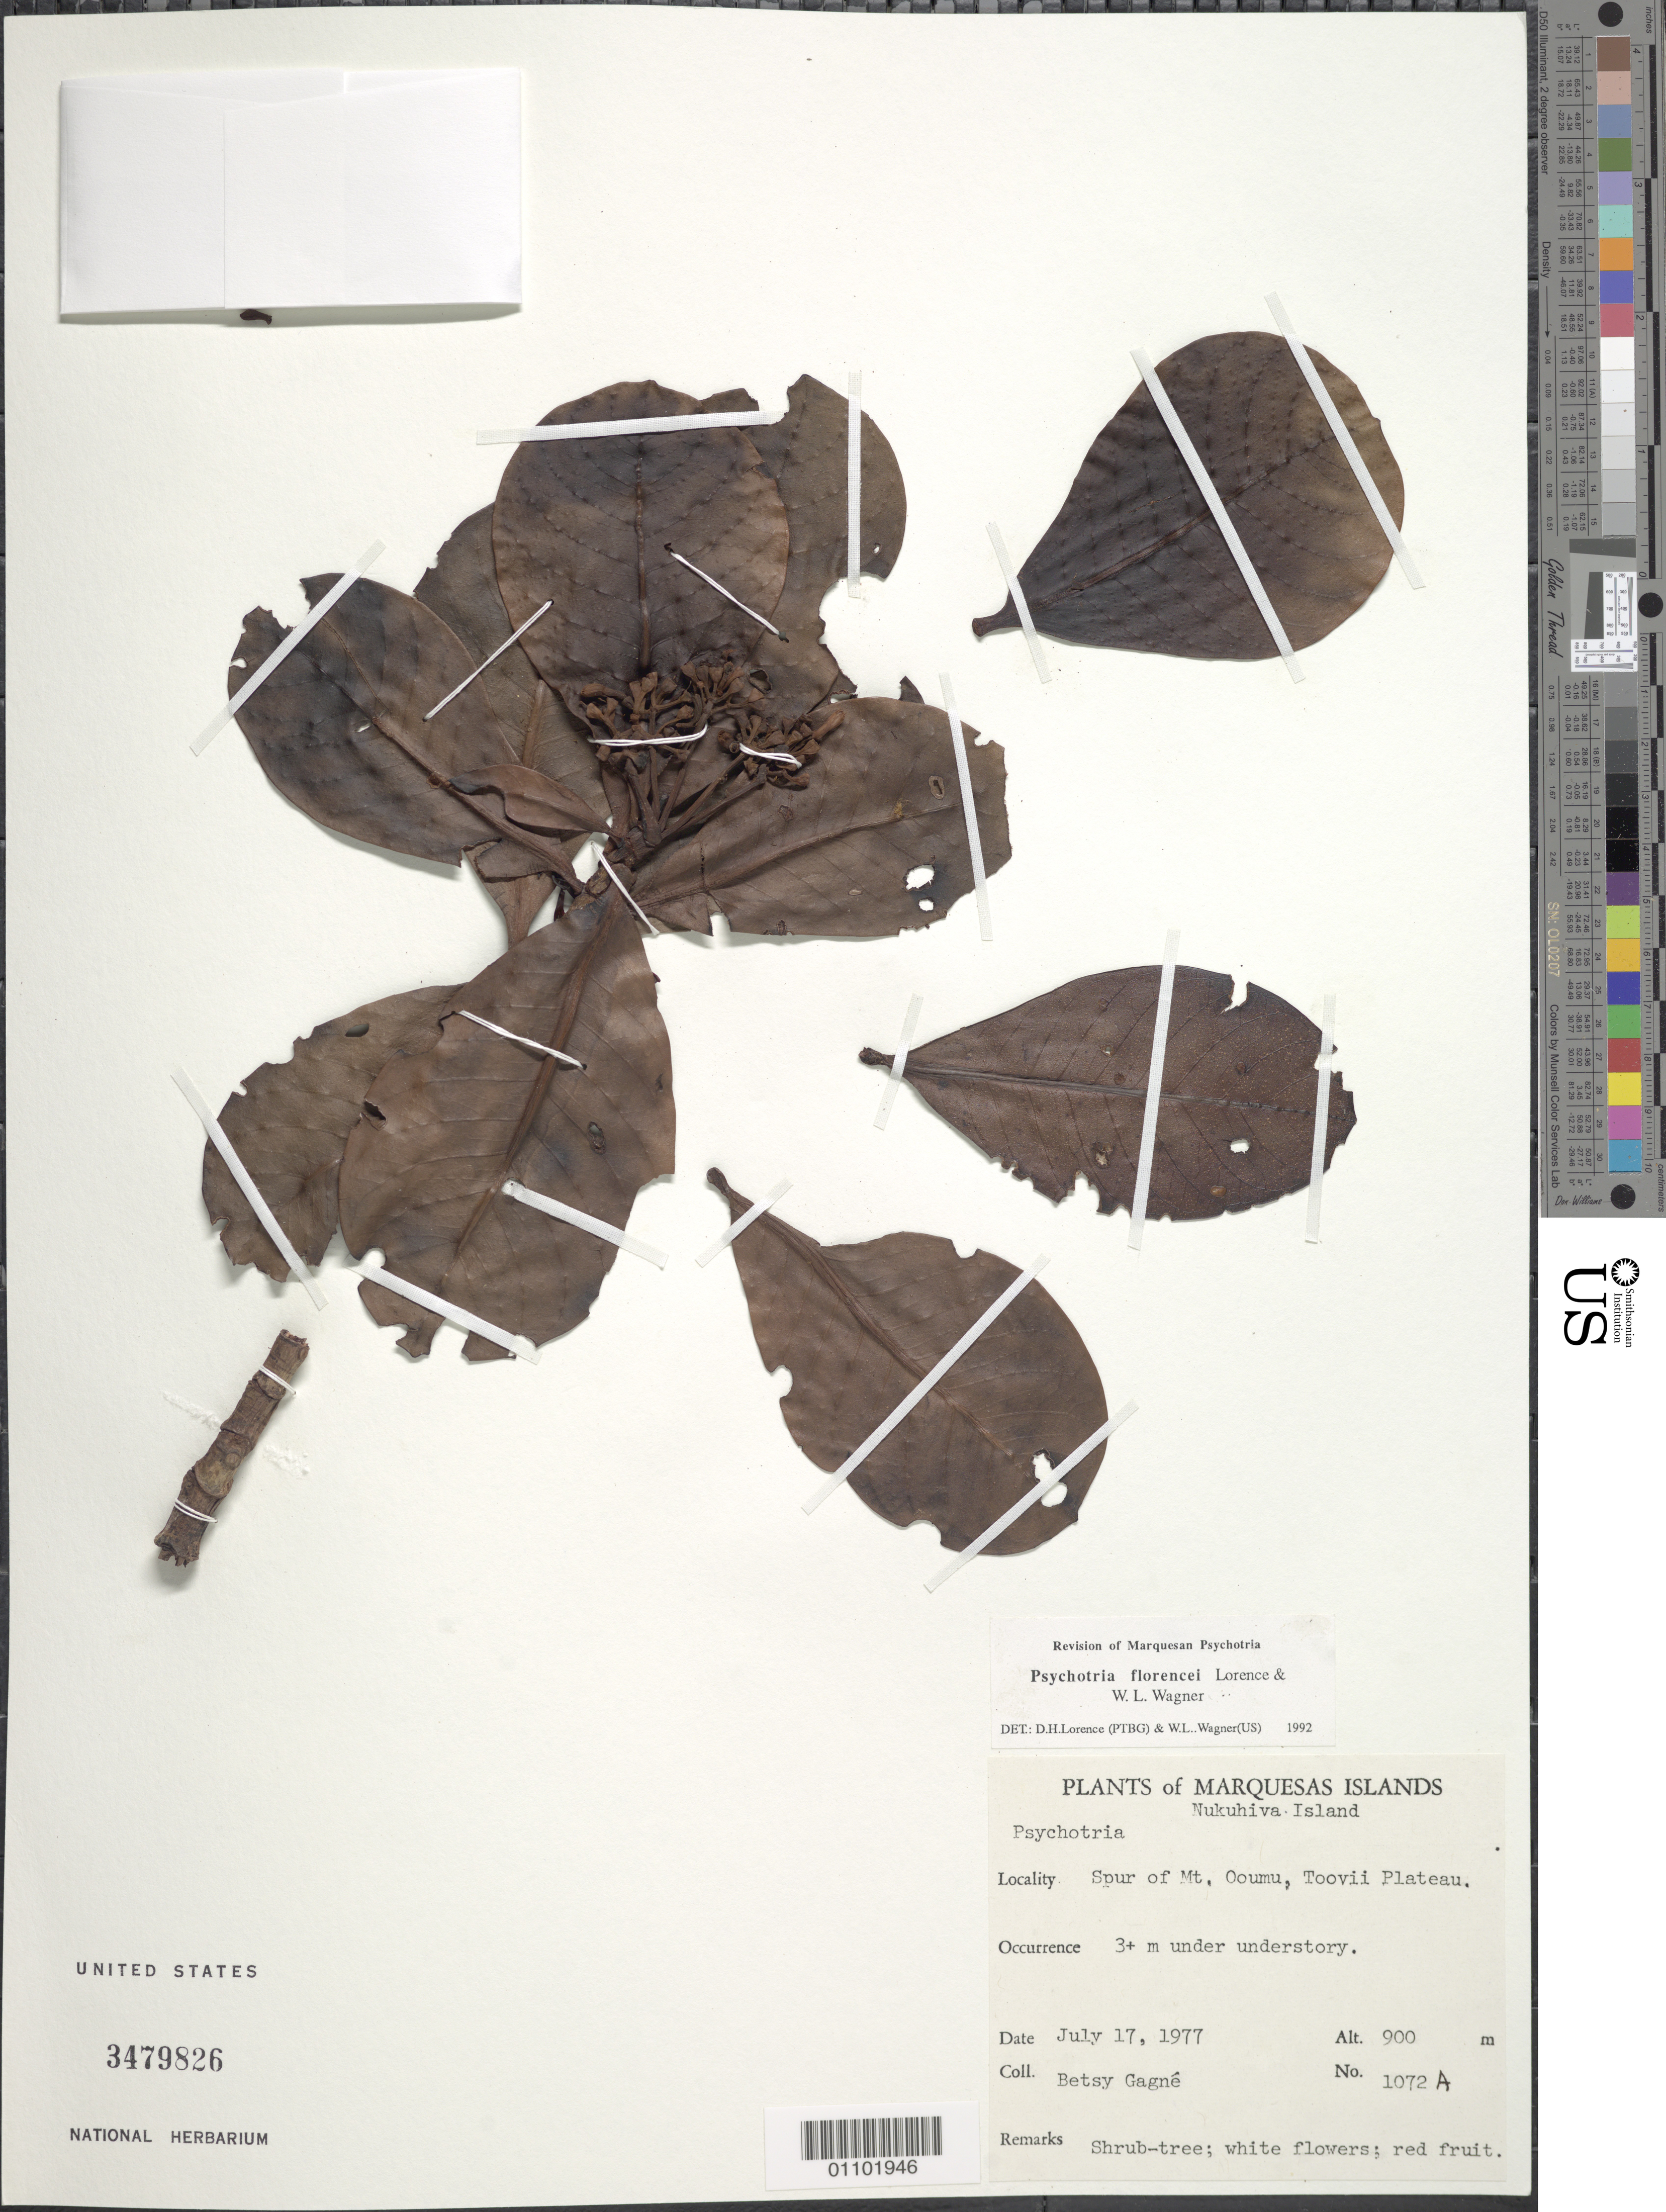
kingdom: Plantae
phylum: Tracheophyta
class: Magnoliopsida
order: Gentianales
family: Rubiaceae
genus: Psychotria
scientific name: Psychotria florencei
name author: Lorence & W.L. Wagner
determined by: Lorence, David H.; Wagner, W. H.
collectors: B. H. Gagné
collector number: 1072a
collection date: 1977-07-17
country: French Polynesia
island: Nuku Hiva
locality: Toovii Plateau, spur of Mt. Ooumu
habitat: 3 m under understory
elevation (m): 900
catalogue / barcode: US 3479826